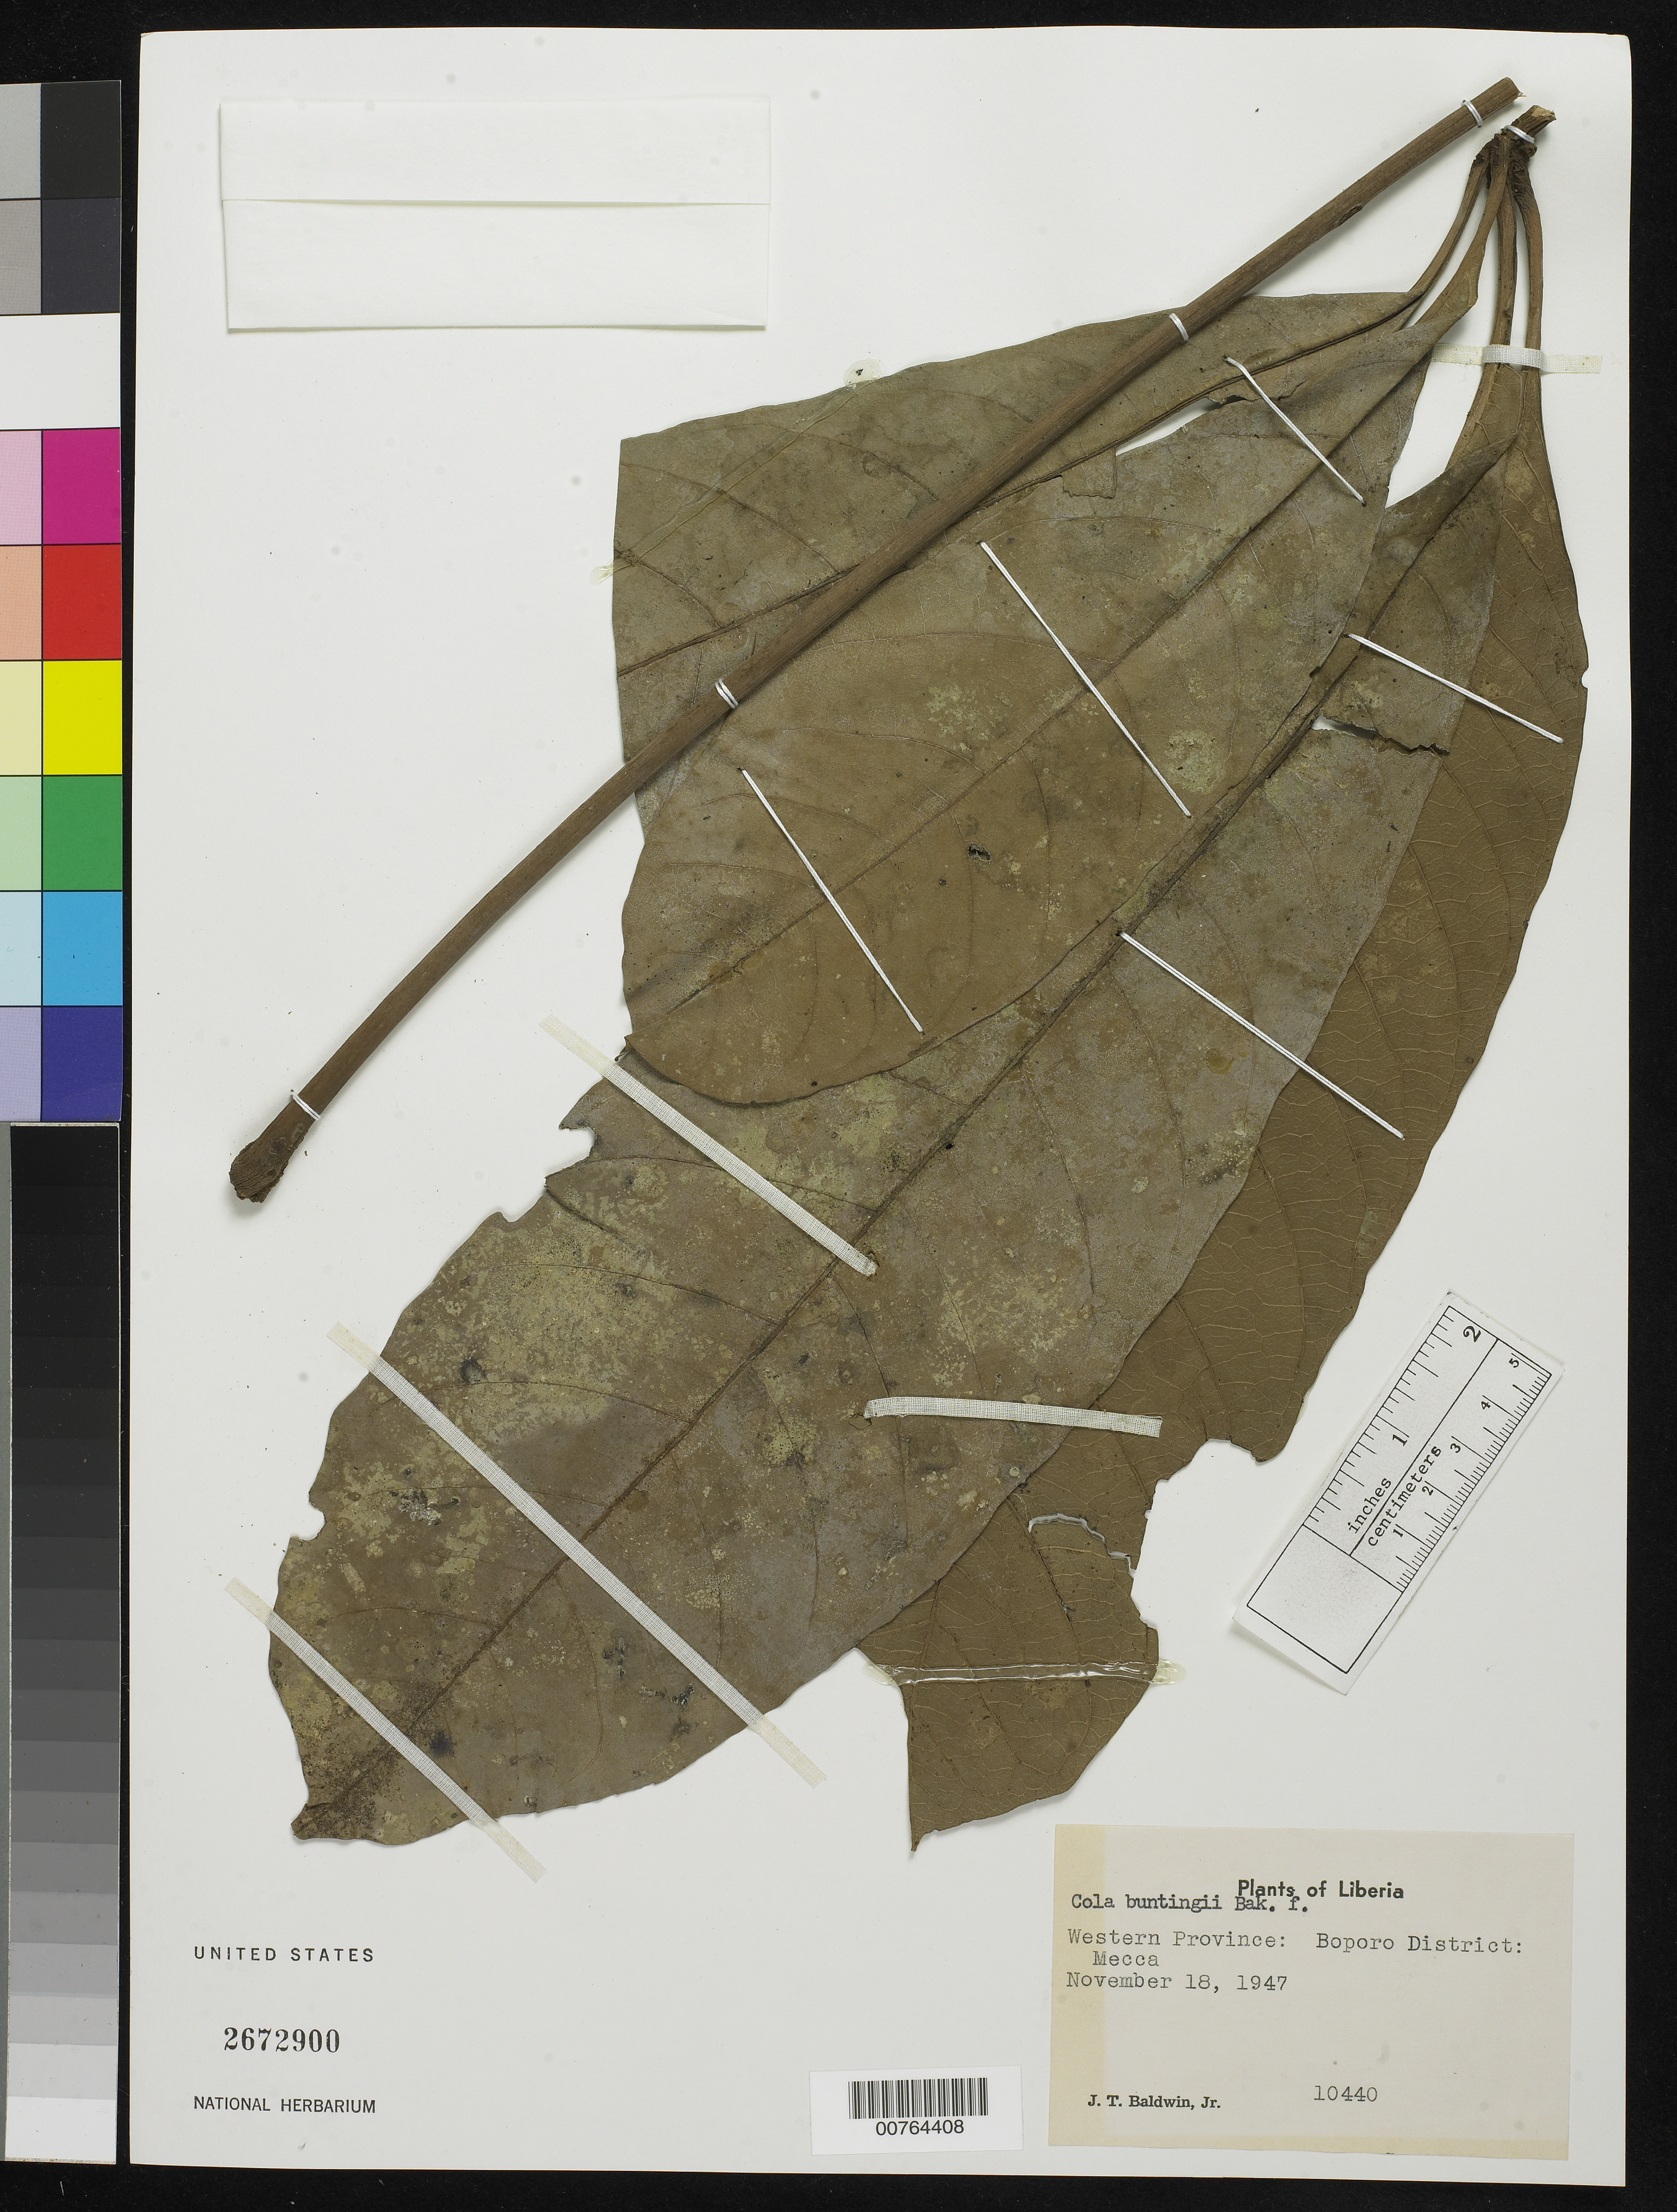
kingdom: Plantae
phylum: Tracheophyta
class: Magnoliopsida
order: Malvales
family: Malvaceae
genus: Cola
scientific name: Cola buntingii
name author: Baker f.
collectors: J. T. Baldwin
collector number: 10440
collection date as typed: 18 Nov 1947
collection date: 1947-11-18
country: Liberia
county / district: Mecca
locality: Western Province: Boporo District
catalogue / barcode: US 2672900